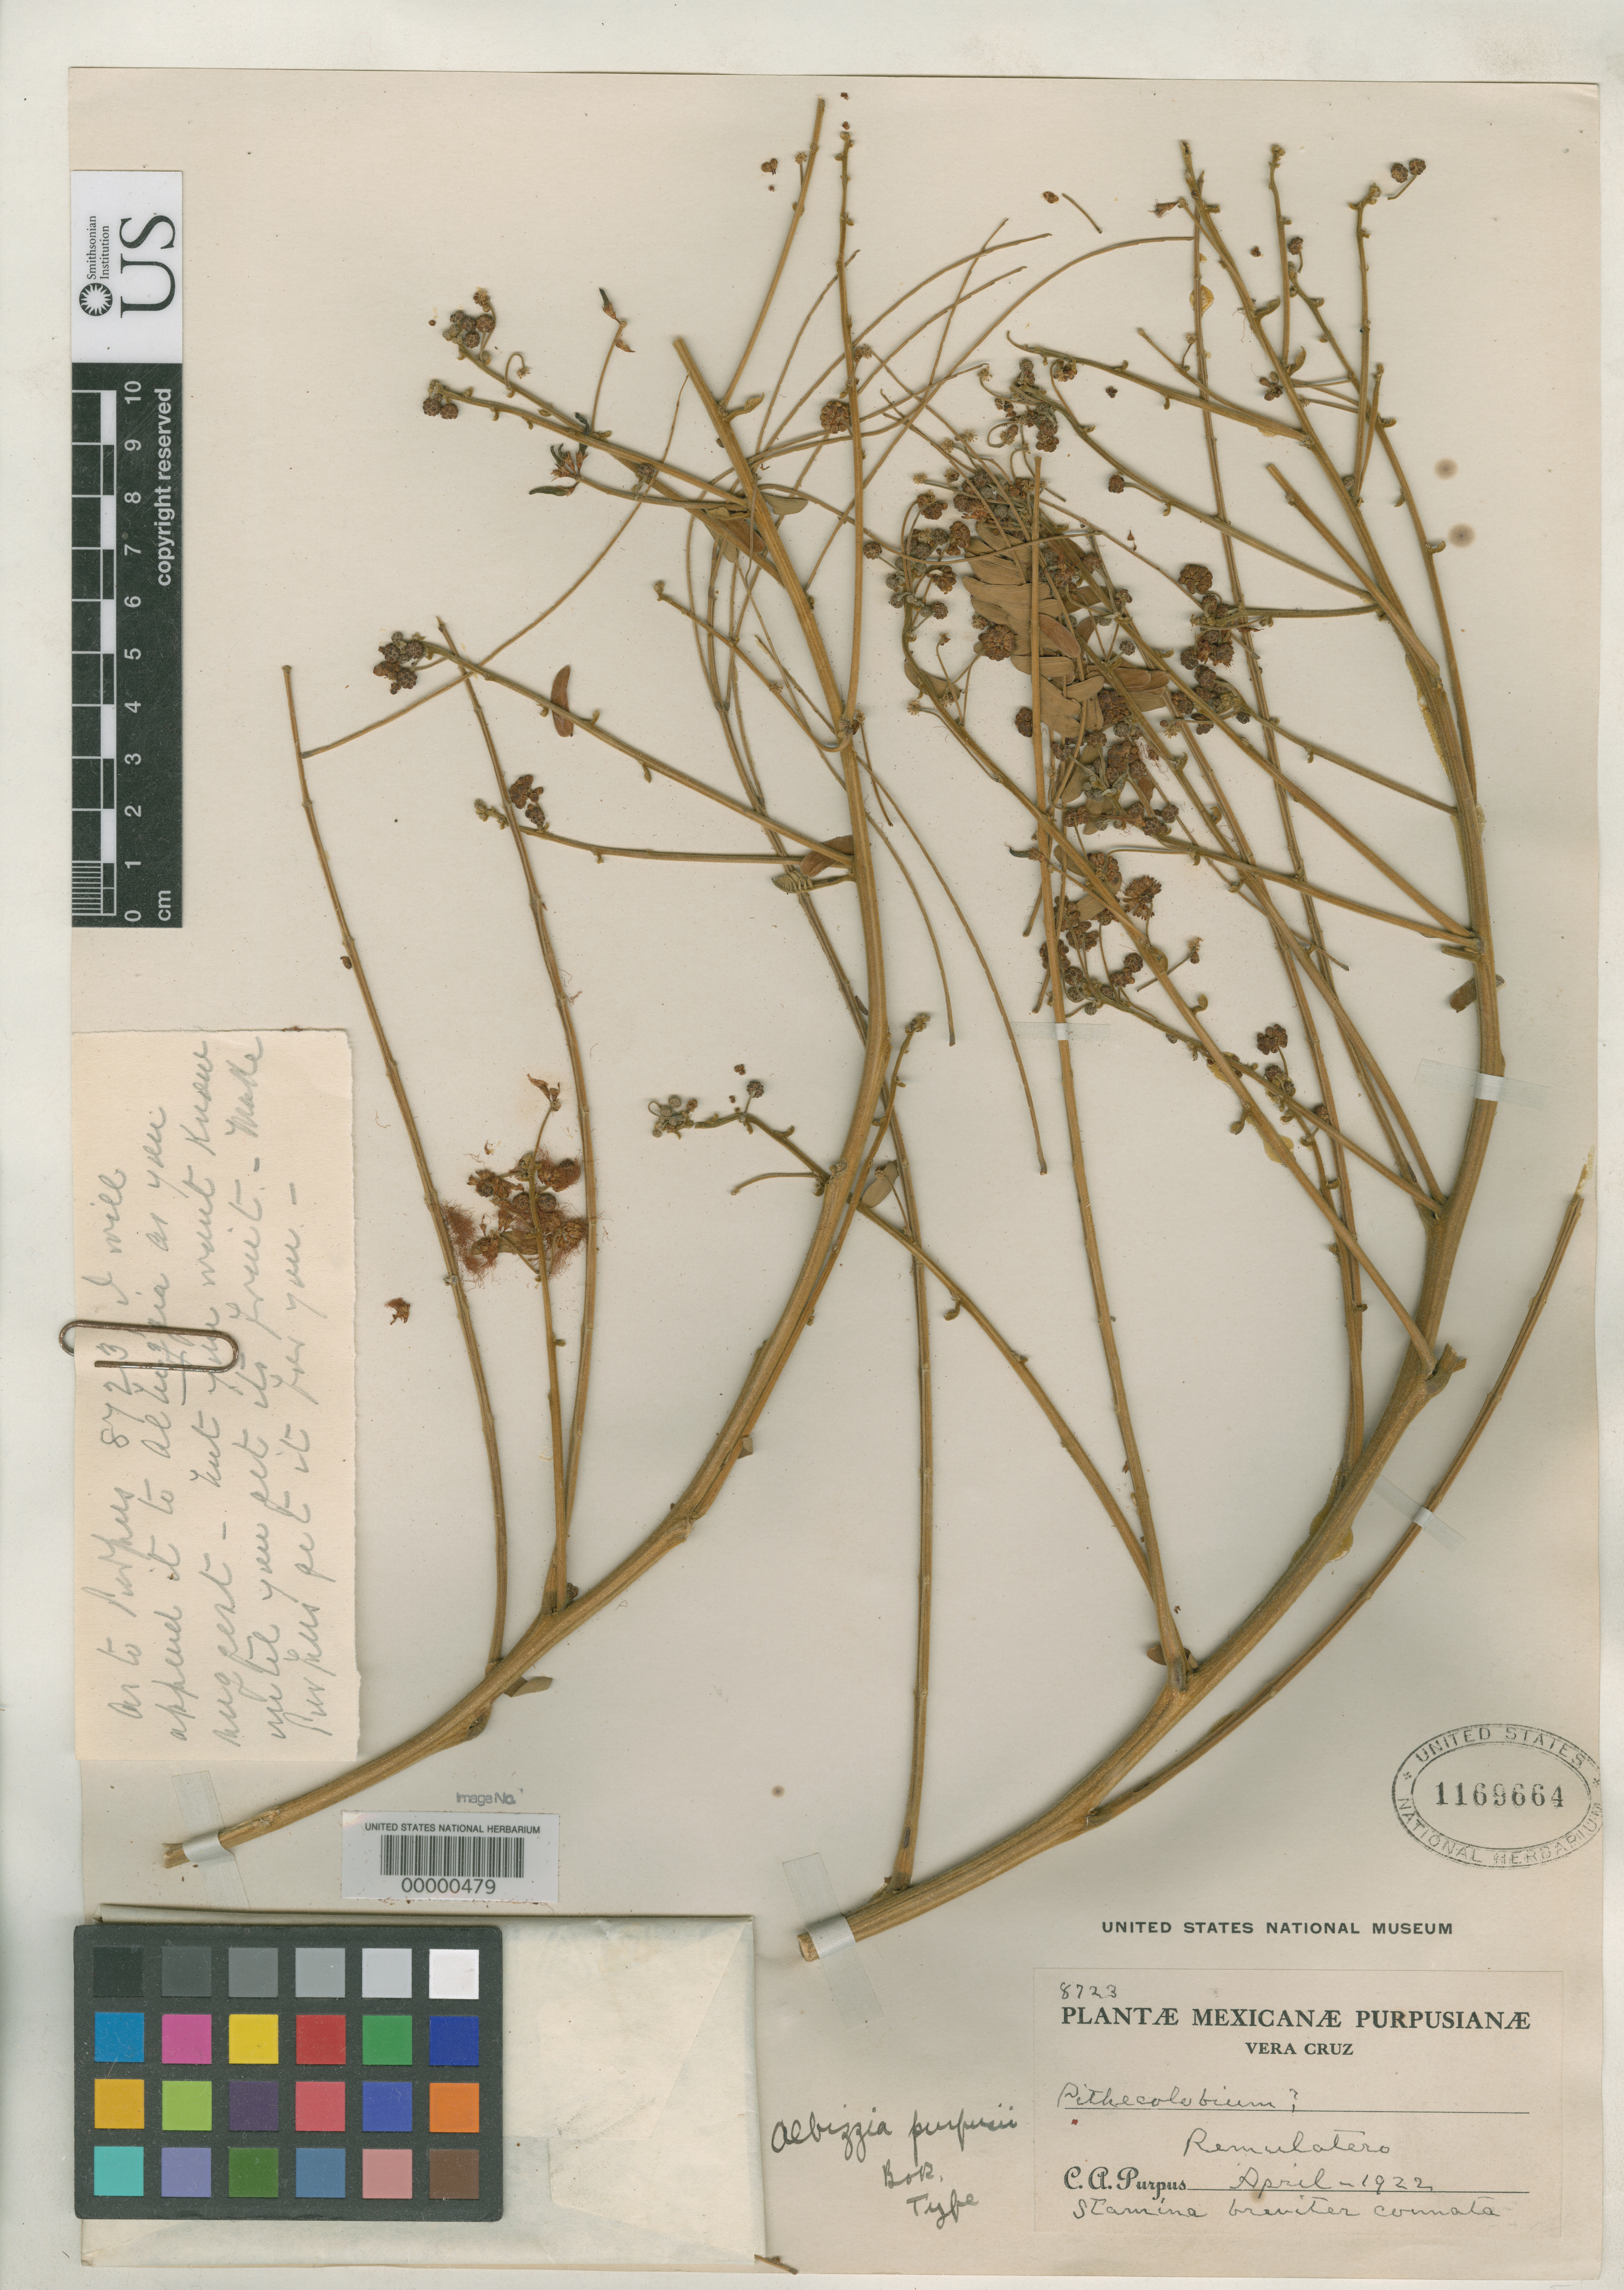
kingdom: Plantae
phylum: Tracheophyta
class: Magnoliopsida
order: Fabales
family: Fabaceae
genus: Albizia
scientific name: Albizia purpusii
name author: Britton & Rose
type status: Type Collection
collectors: C. A. Purpus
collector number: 8723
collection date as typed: Apr 1922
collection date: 1922-04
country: Mexico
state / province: Veracruz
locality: Remulatero.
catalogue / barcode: US 1169664